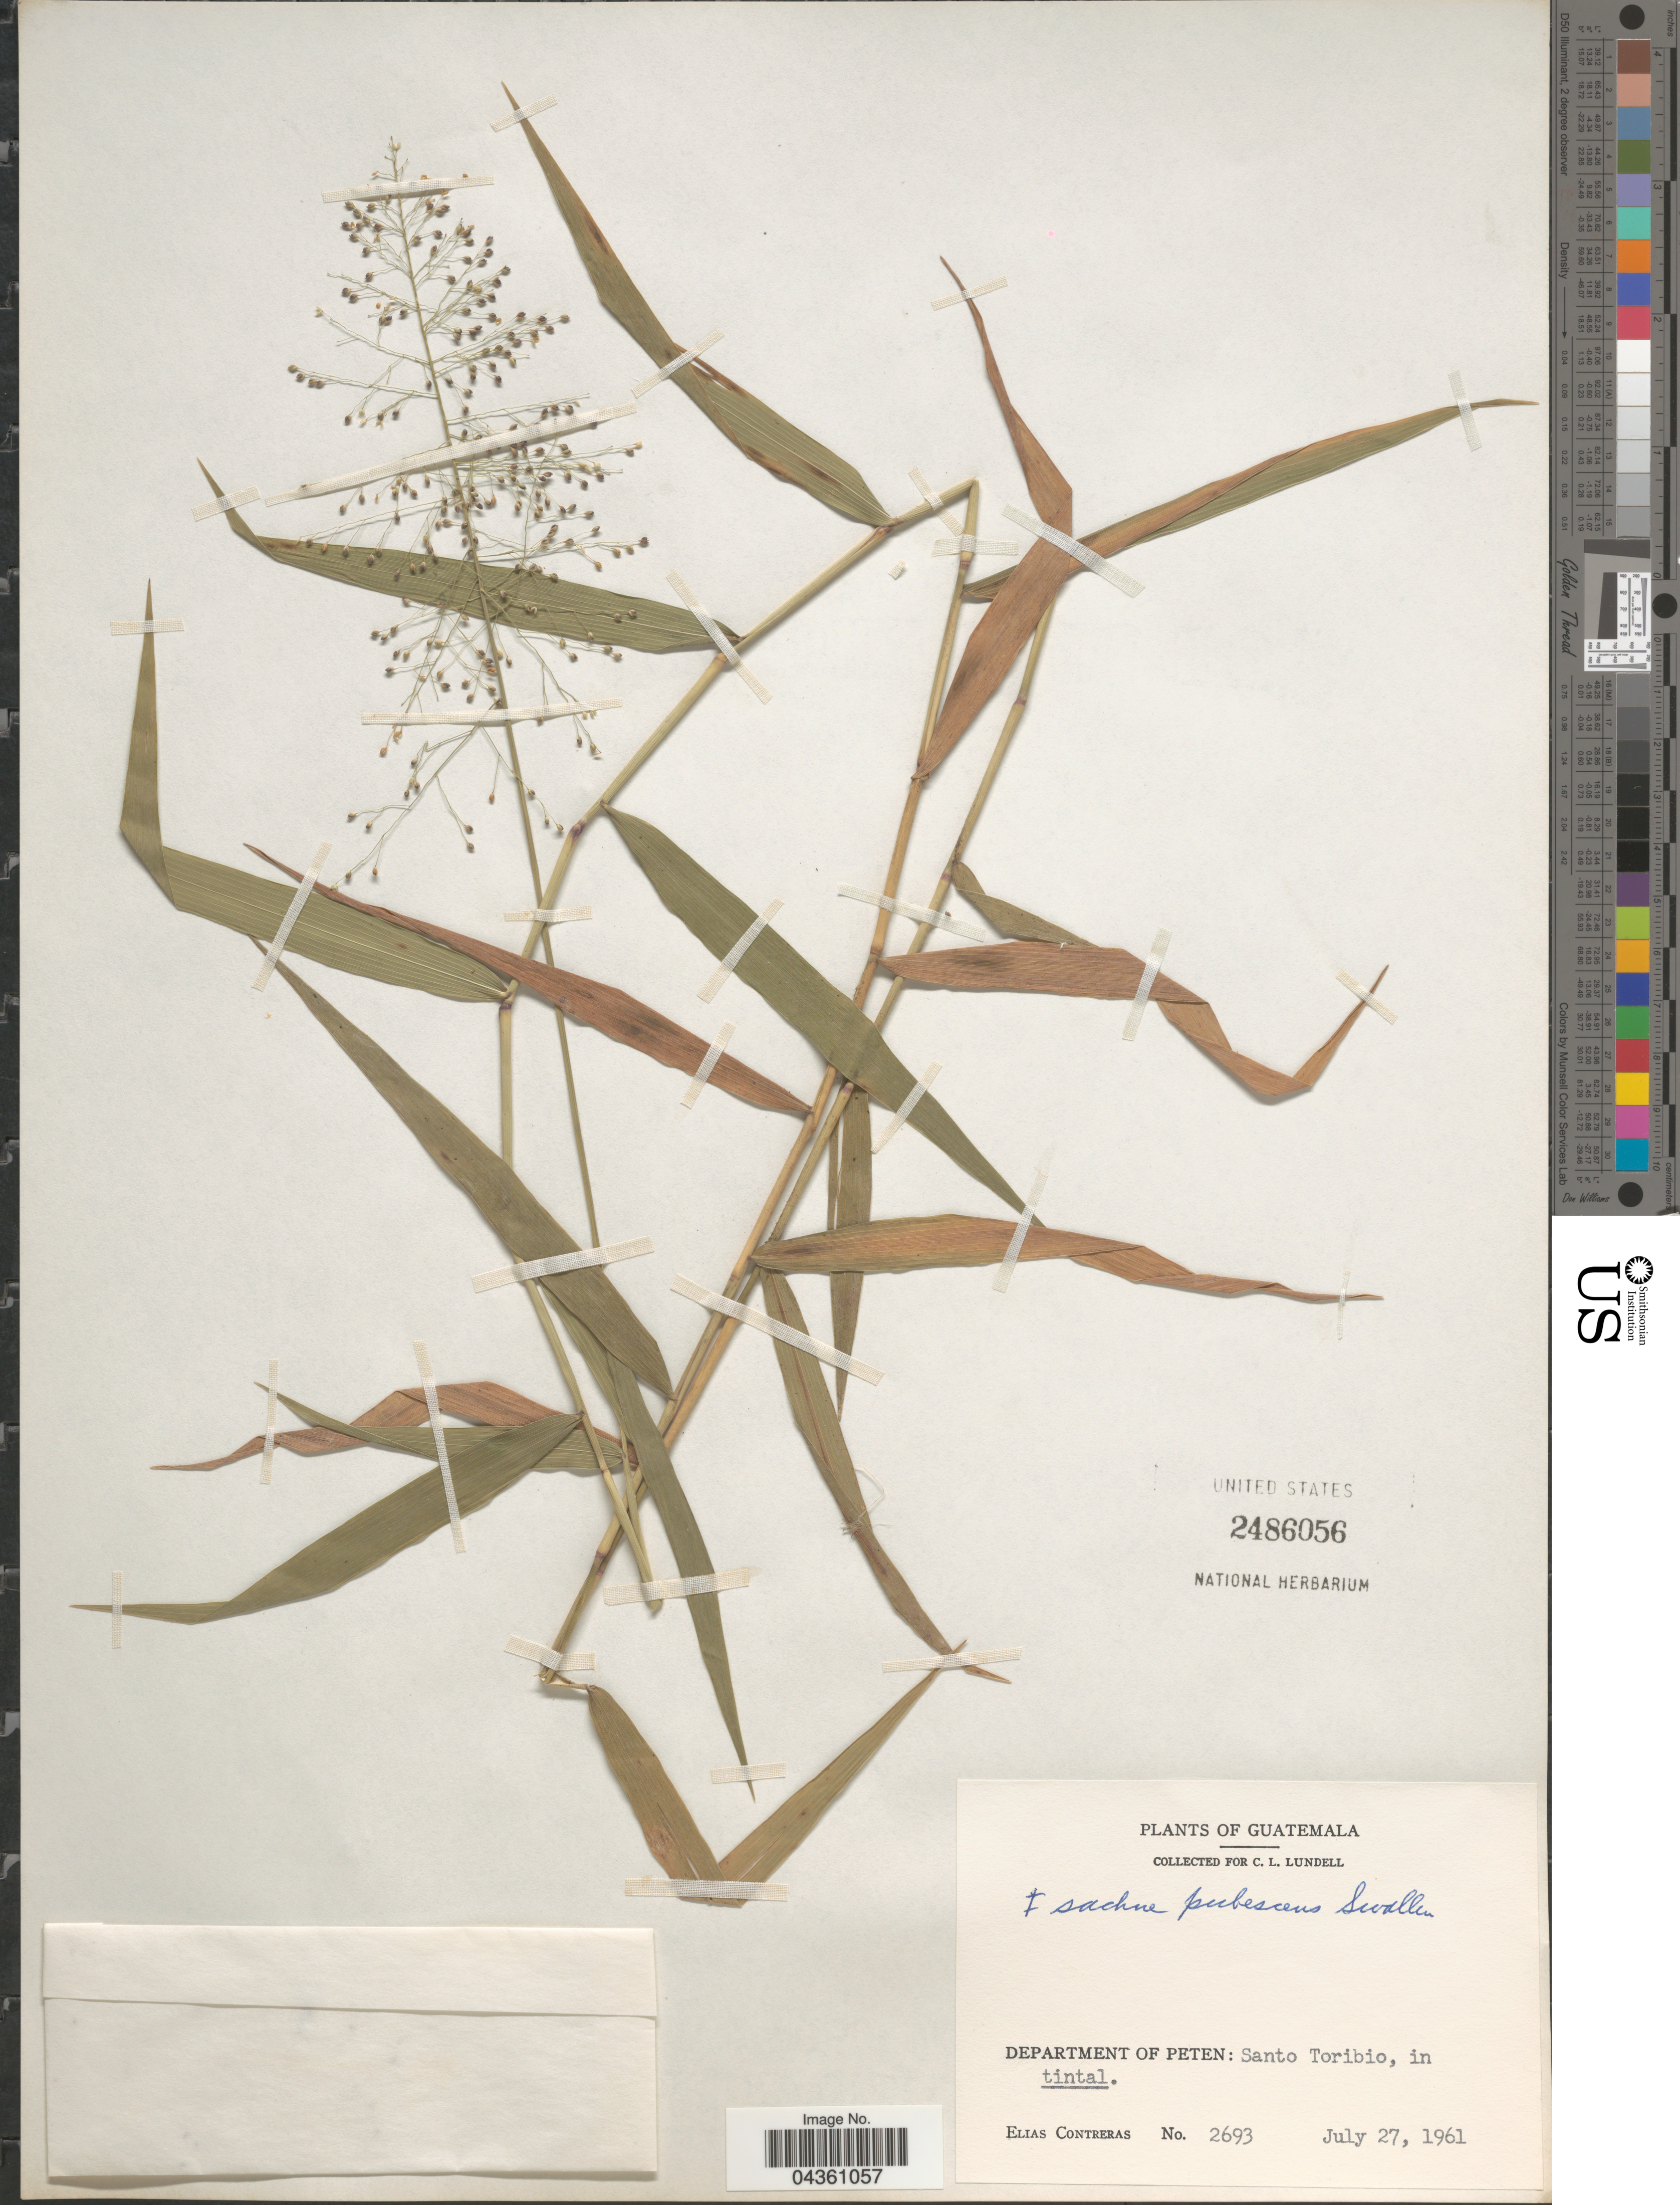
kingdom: Plantae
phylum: Tracheophyta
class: Liliopsida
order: Poales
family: Poaceae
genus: Isachne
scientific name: Isachne pubescens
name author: Swallen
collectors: E. Contreras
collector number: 2693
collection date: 1961-07-27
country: Guatemala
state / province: El Peten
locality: Department of Peten: Santo Toribio, in tintal.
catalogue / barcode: US 2486056